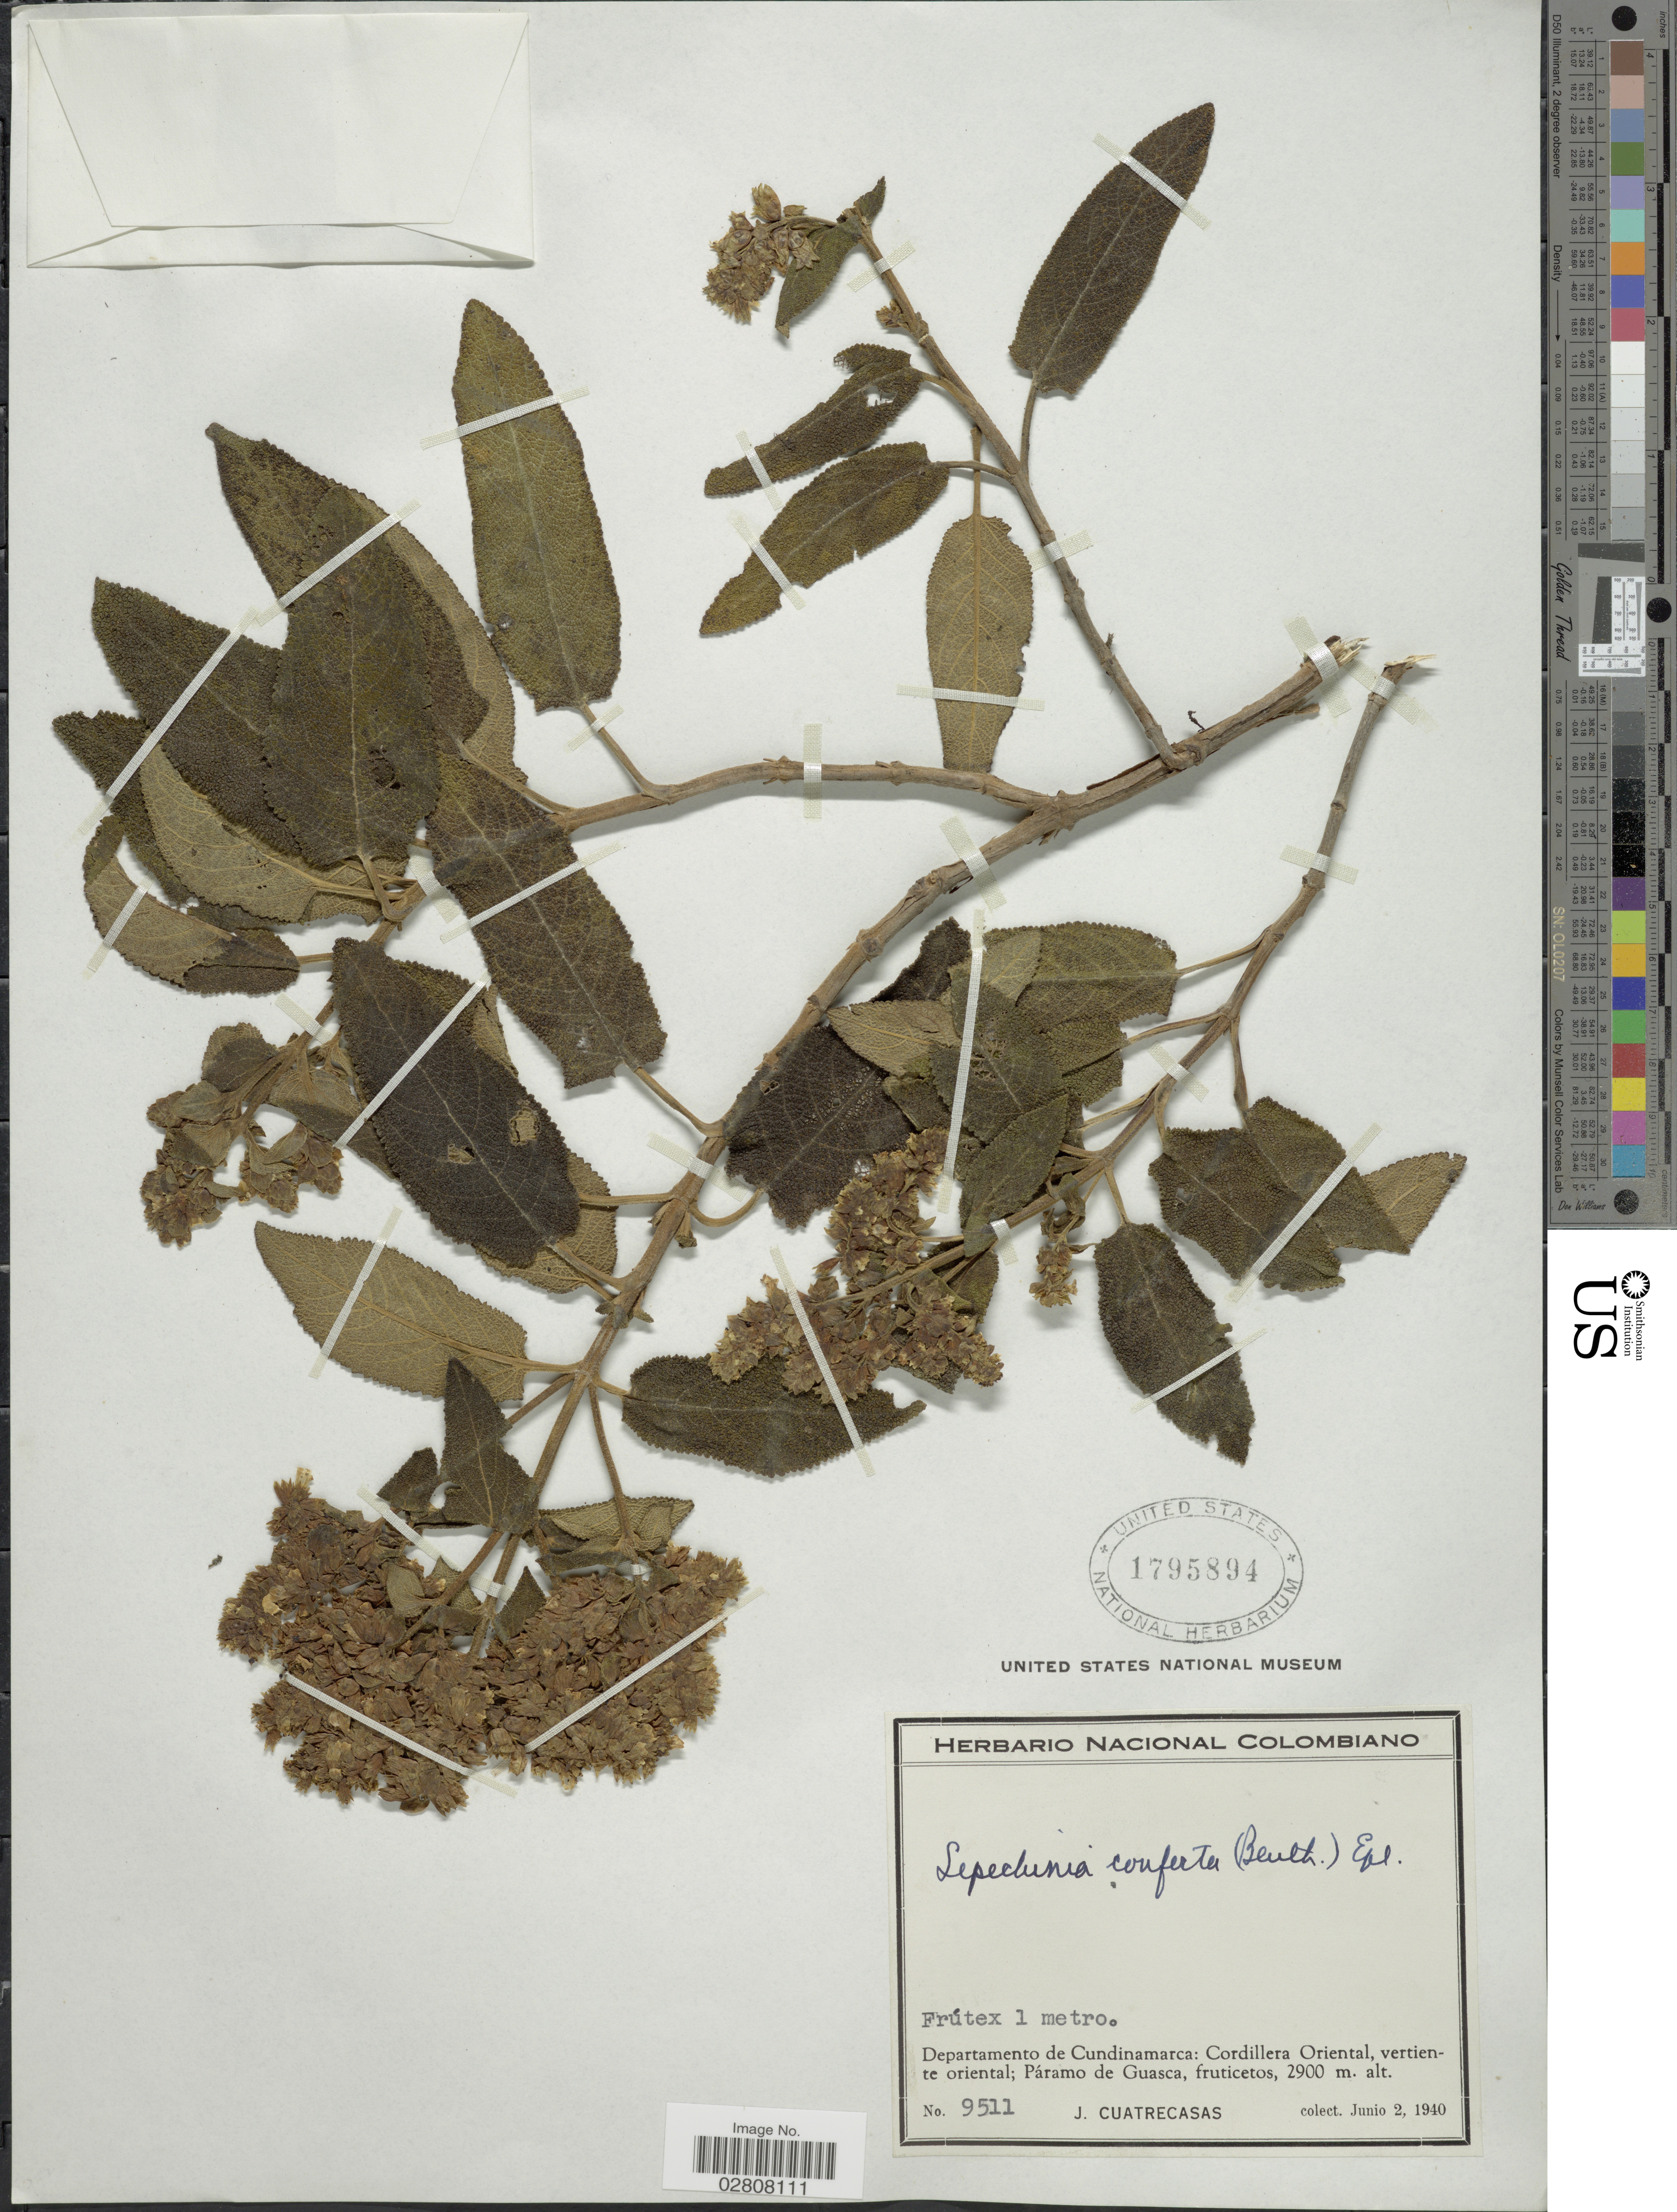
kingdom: Plantae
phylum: Tracheophyta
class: Magnoliopsida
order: Lamiales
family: Lamiaceae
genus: Lepechinia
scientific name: Lepechinia conferta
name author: (Benth.) Epling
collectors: J. Cuatrecasas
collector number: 9511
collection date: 1940-06-02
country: Colombia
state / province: Cundinamarca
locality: Departamento de Cundinamarca: Cordillera Oriental, vertiente oriental; Páramo de Guasca.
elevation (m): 2900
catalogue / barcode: US 1795894